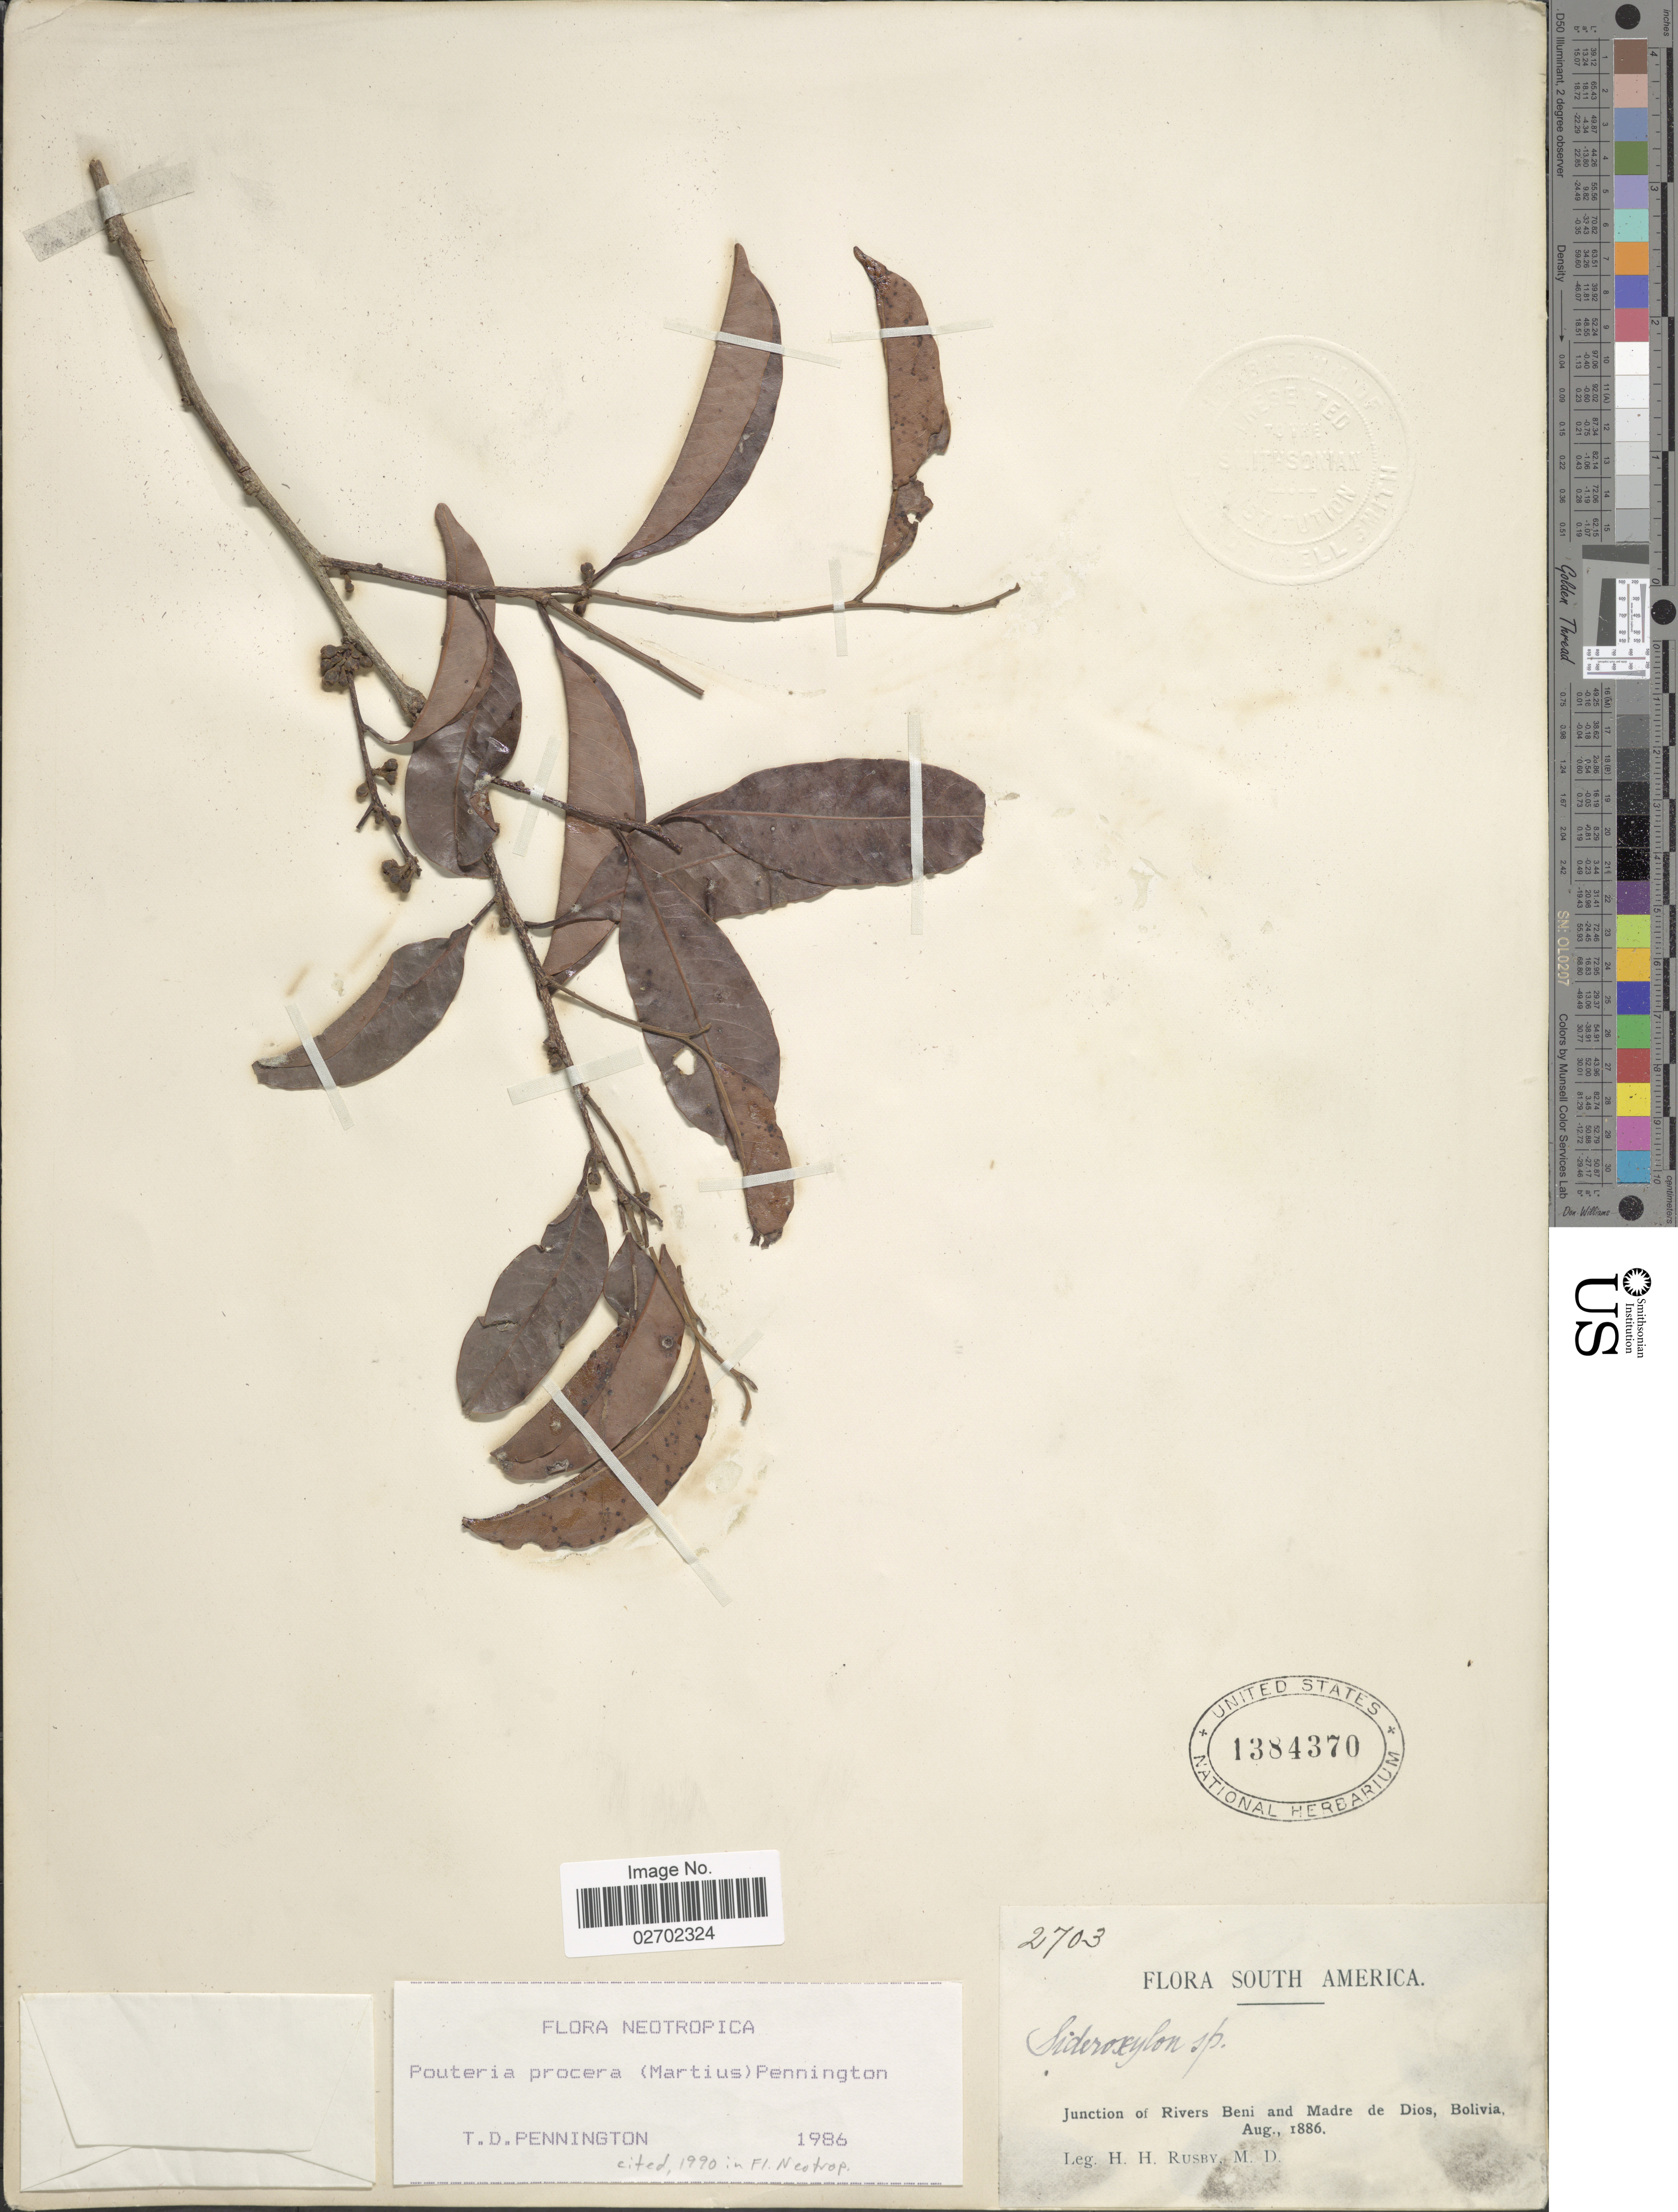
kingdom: Plantae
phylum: Tracheophyta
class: Magnoliopsida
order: Ericales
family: Sapotaceae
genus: Pouteria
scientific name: Pouteria procera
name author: (Mart.) T.D. Penn.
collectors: H. H. Rusby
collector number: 2703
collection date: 1886-08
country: Bolivia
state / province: Beni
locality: Junction of Rivers Beni and Madre de Dios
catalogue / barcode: US 1384370